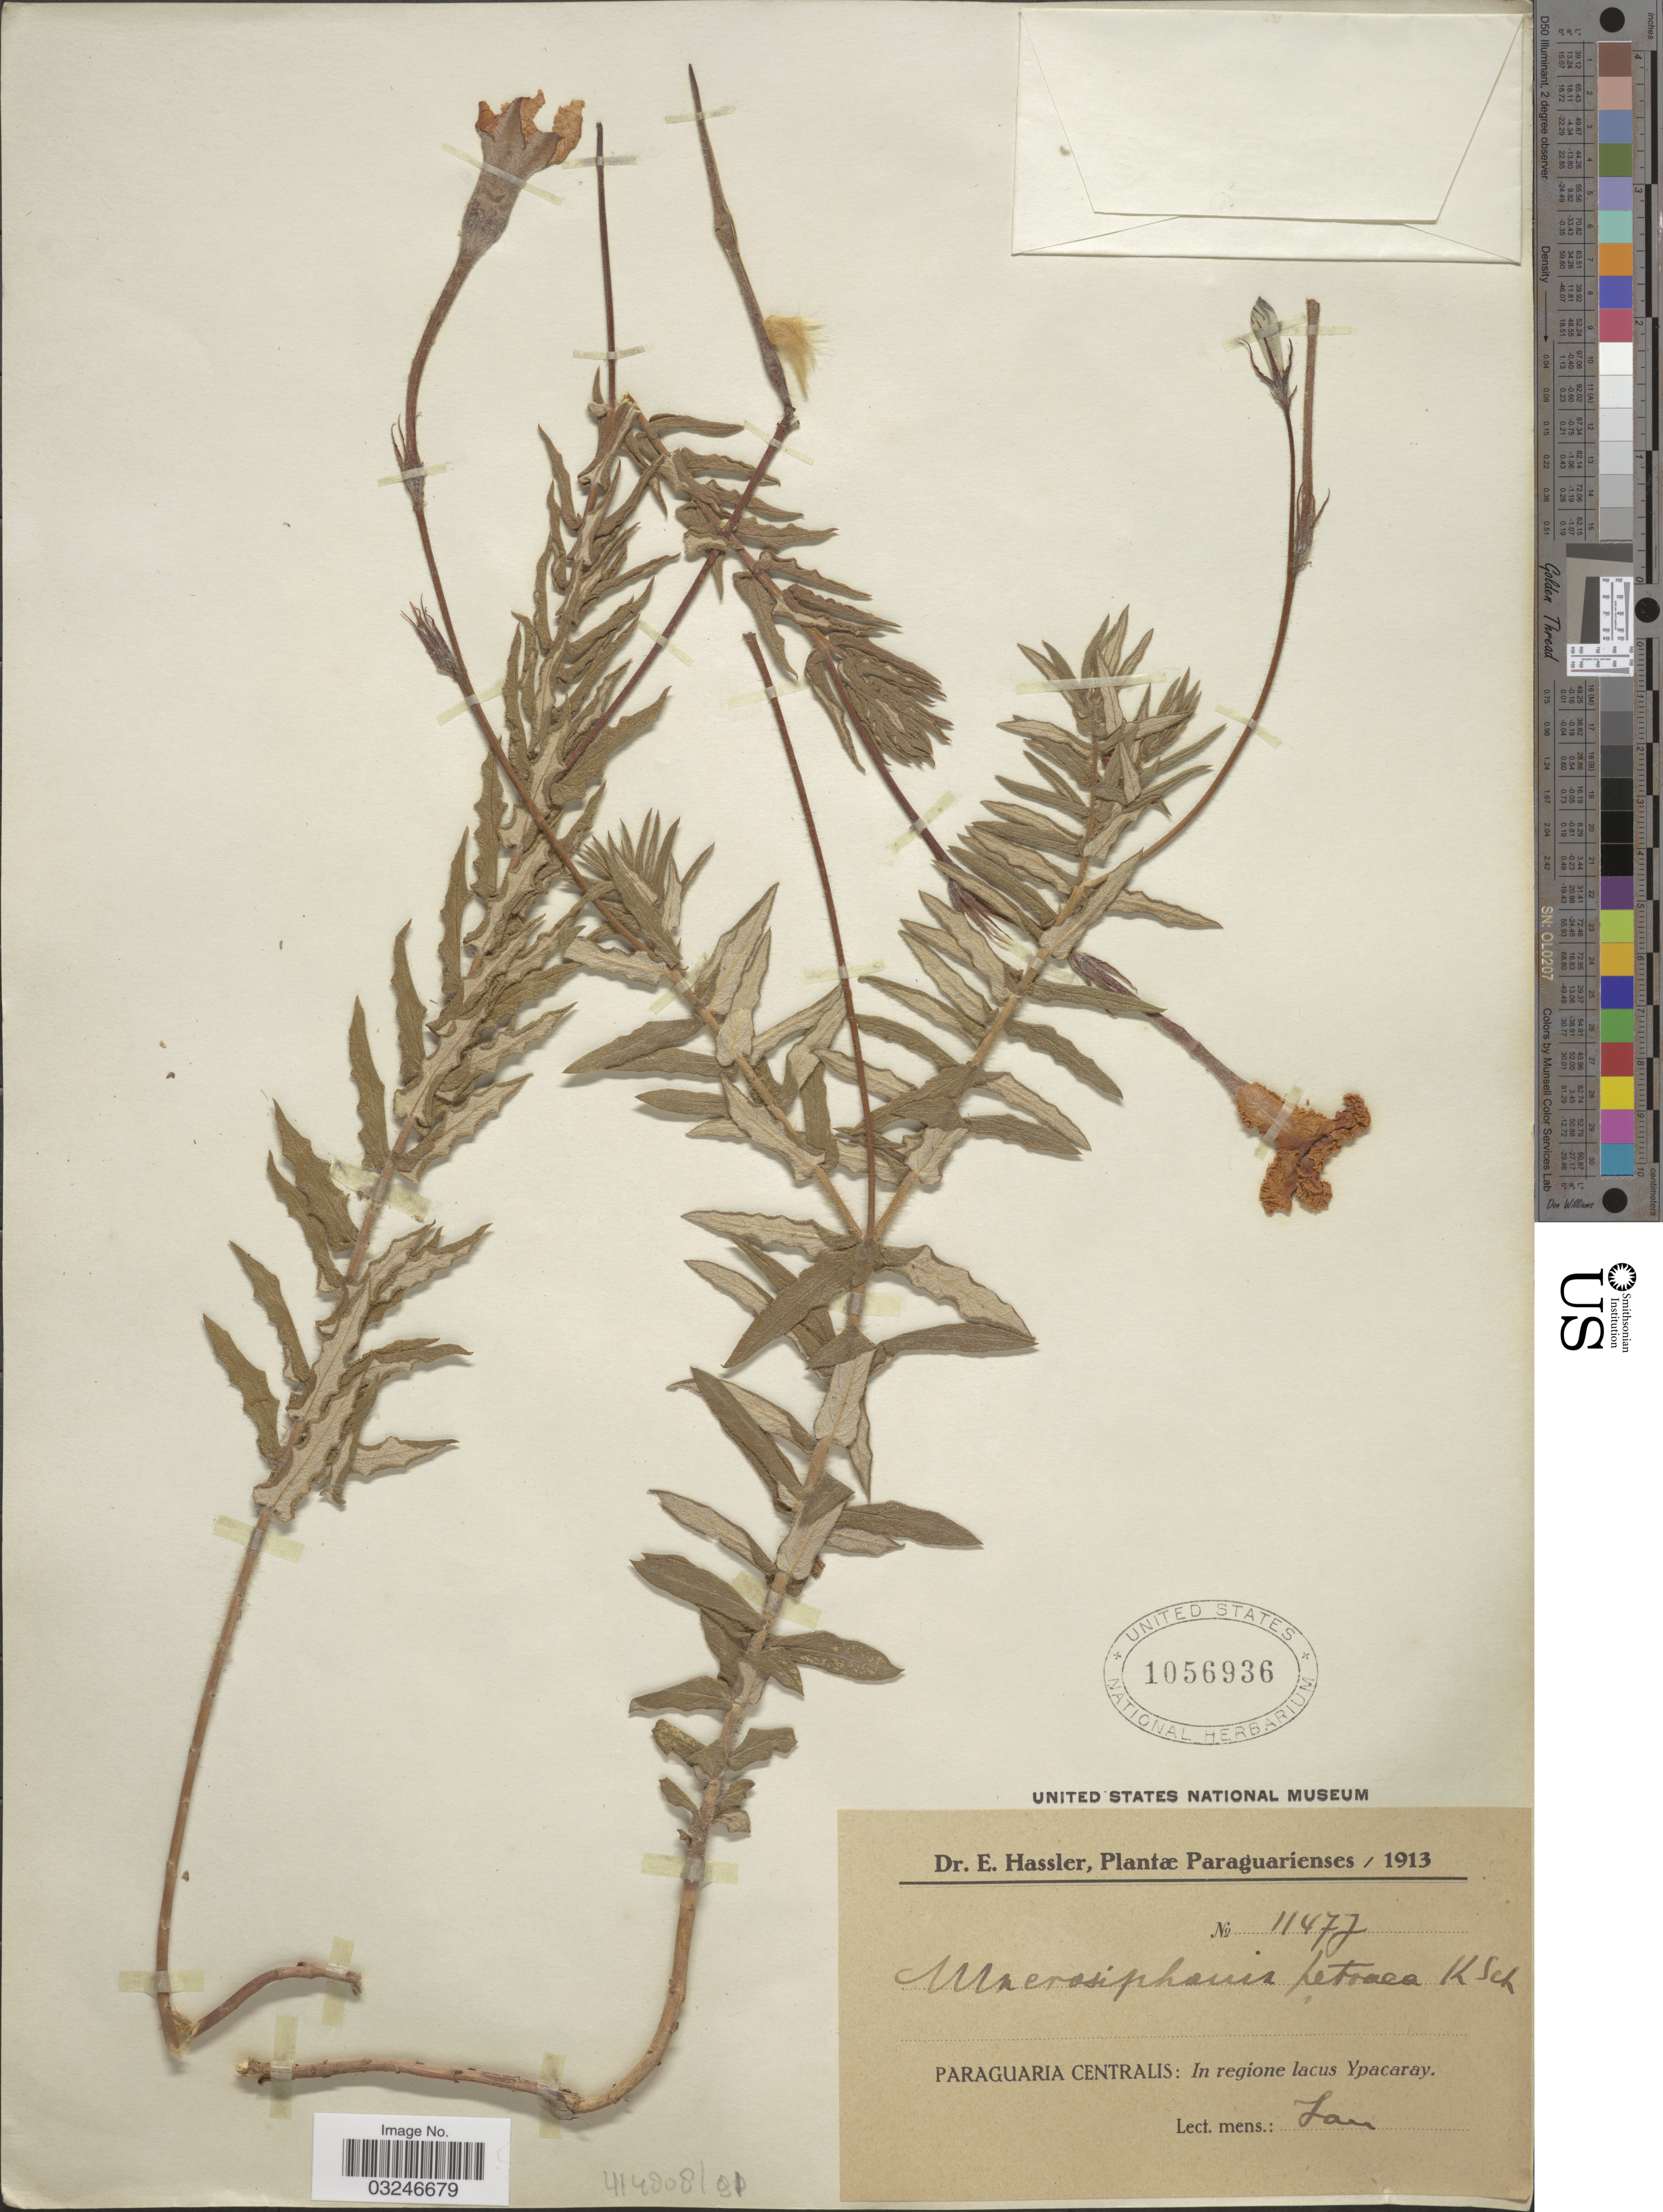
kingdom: Plantae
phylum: Tracheophyta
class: Magnoliopsida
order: Gentianales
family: Apocynaceae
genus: Macrosiphonia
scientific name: Macrosiphonia petraea subsp. petraea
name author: (A. St.-Hil.) Kuntze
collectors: E. Hassler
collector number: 1147j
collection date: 1913-01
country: Paraguay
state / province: Paraguari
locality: Paraguaria centralis: In regione lacus Ypacaray.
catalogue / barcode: US 1056936